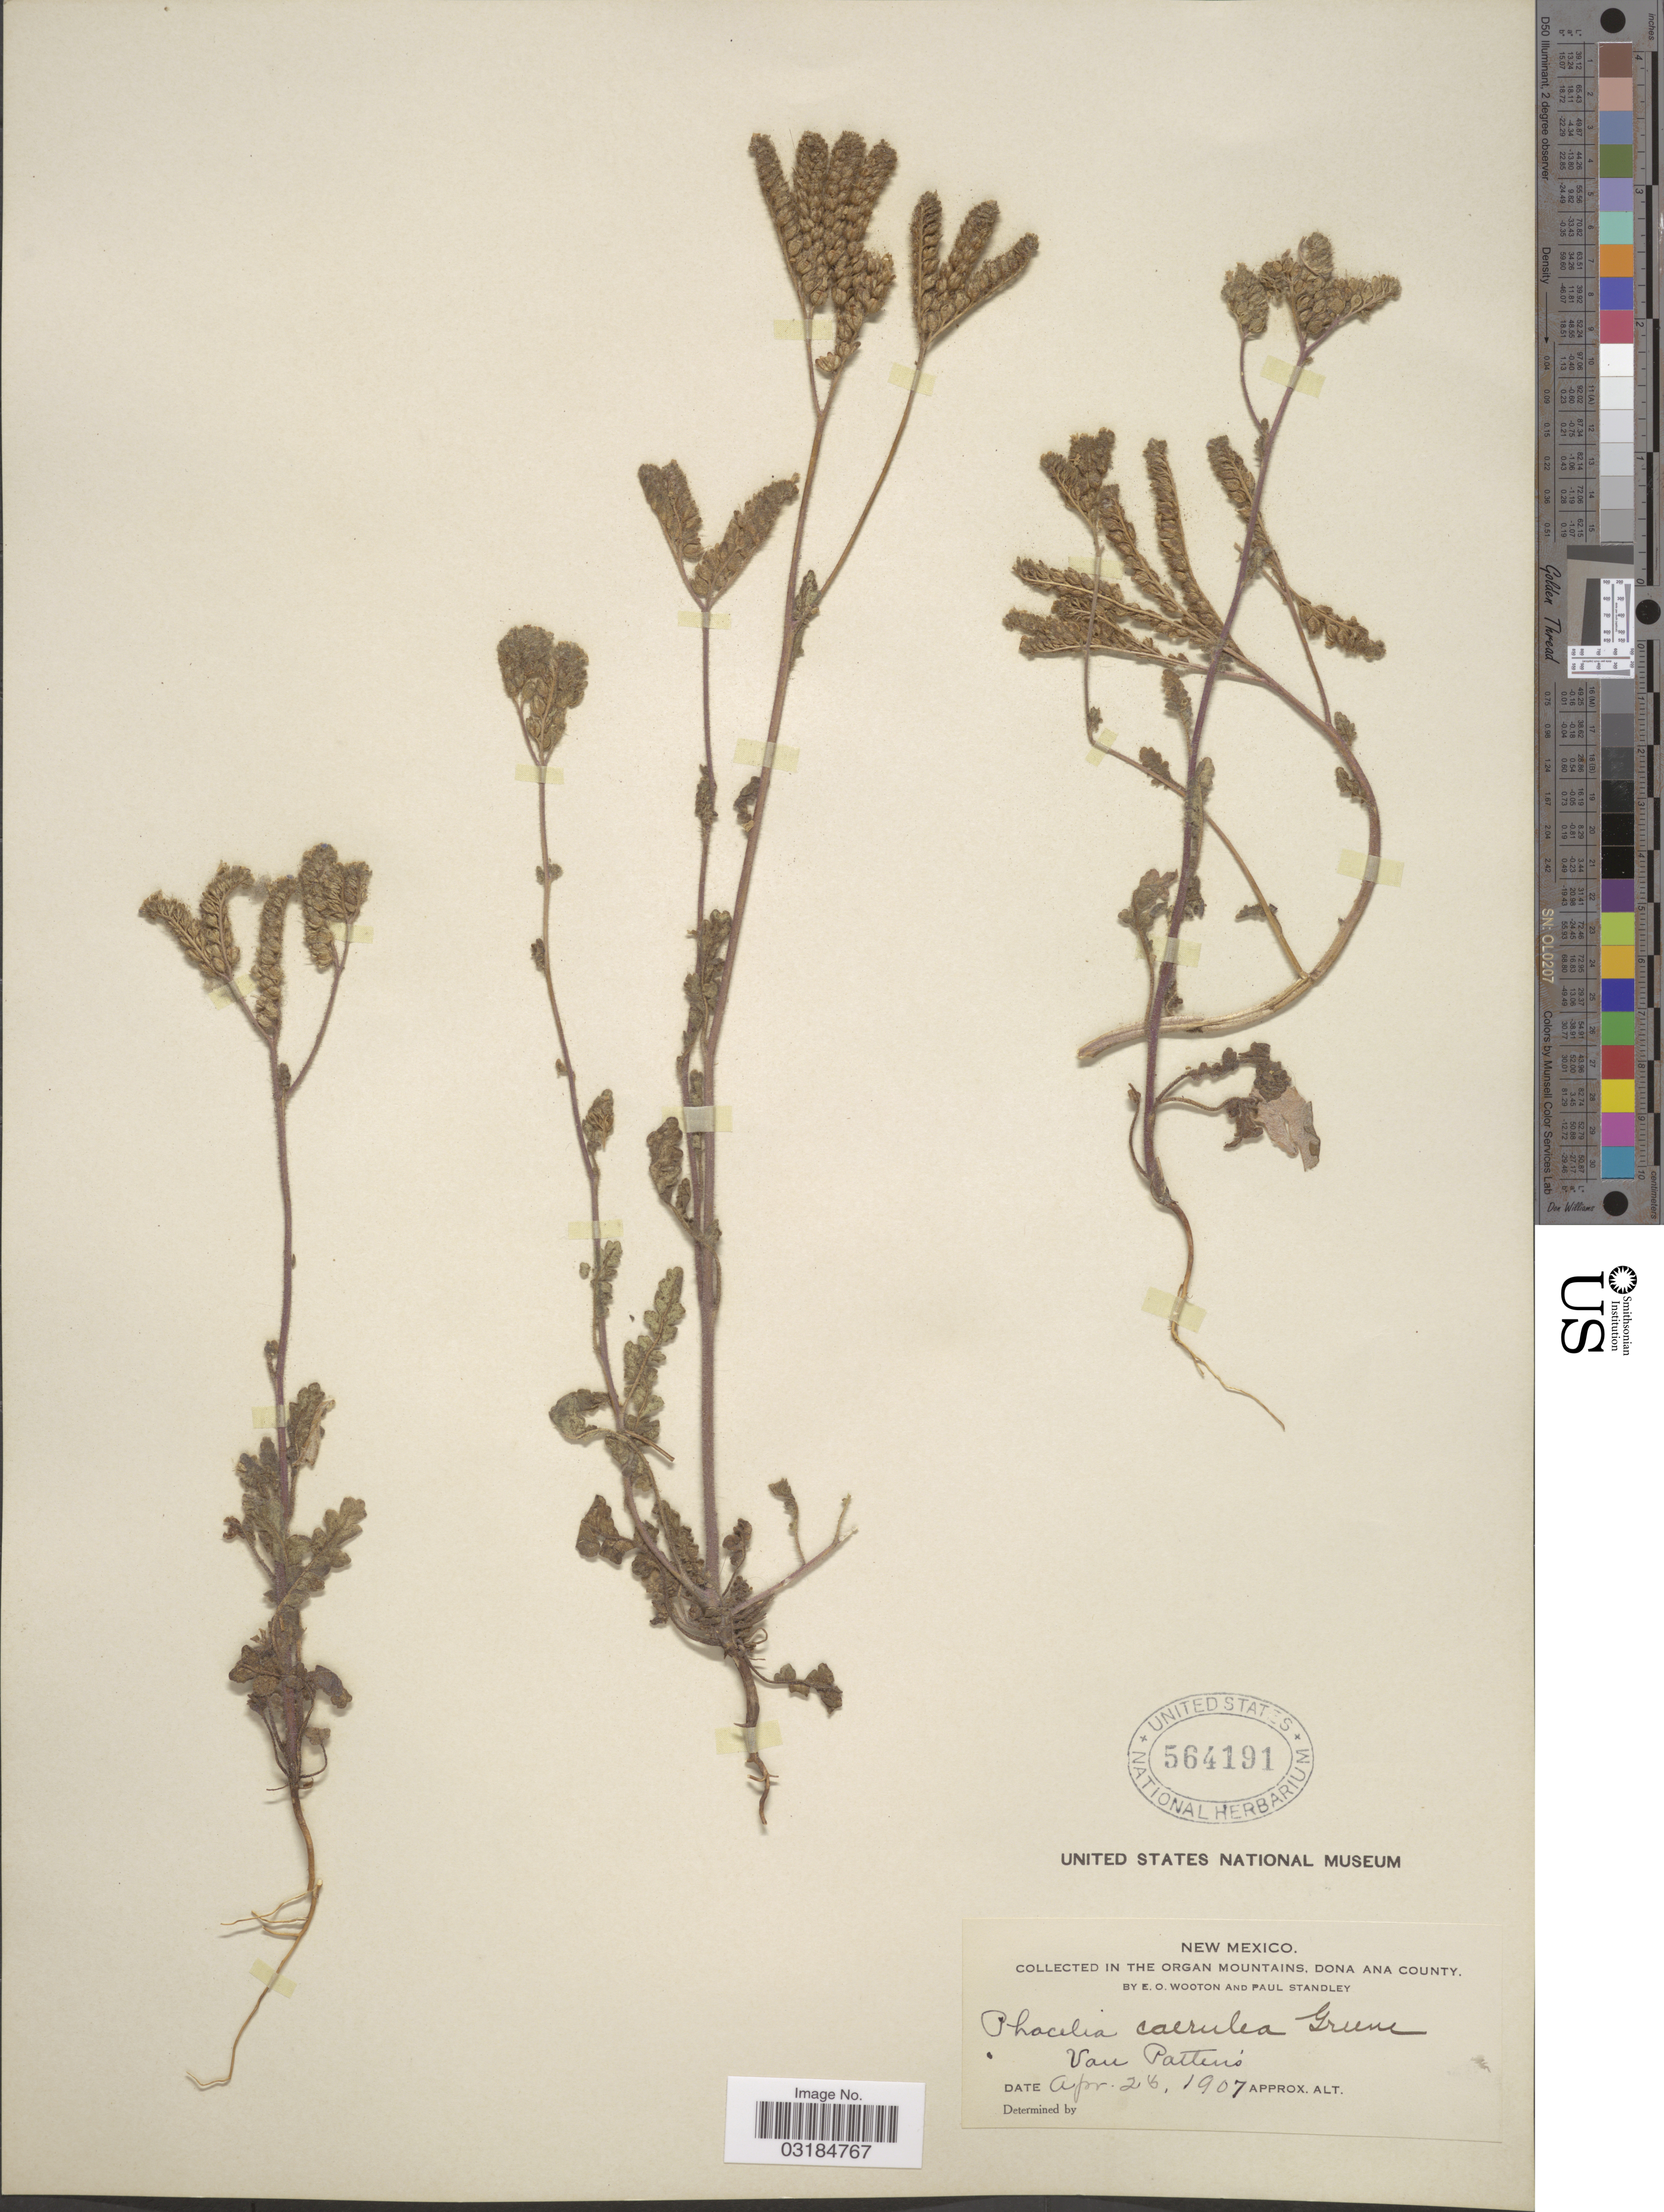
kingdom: Plantae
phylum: Tracheophyta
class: Magnoliopsida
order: Boraginales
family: Hydrophyllaceae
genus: Phacelia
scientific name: Phacelia caerulea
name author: Greene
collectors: E. O. Wooton & P. C. Standley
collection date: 1907-04-26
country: United States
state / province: New Mexico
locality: In The Organ Mountains, Dona Ana County, Van Patten's.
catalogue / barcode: US 564191